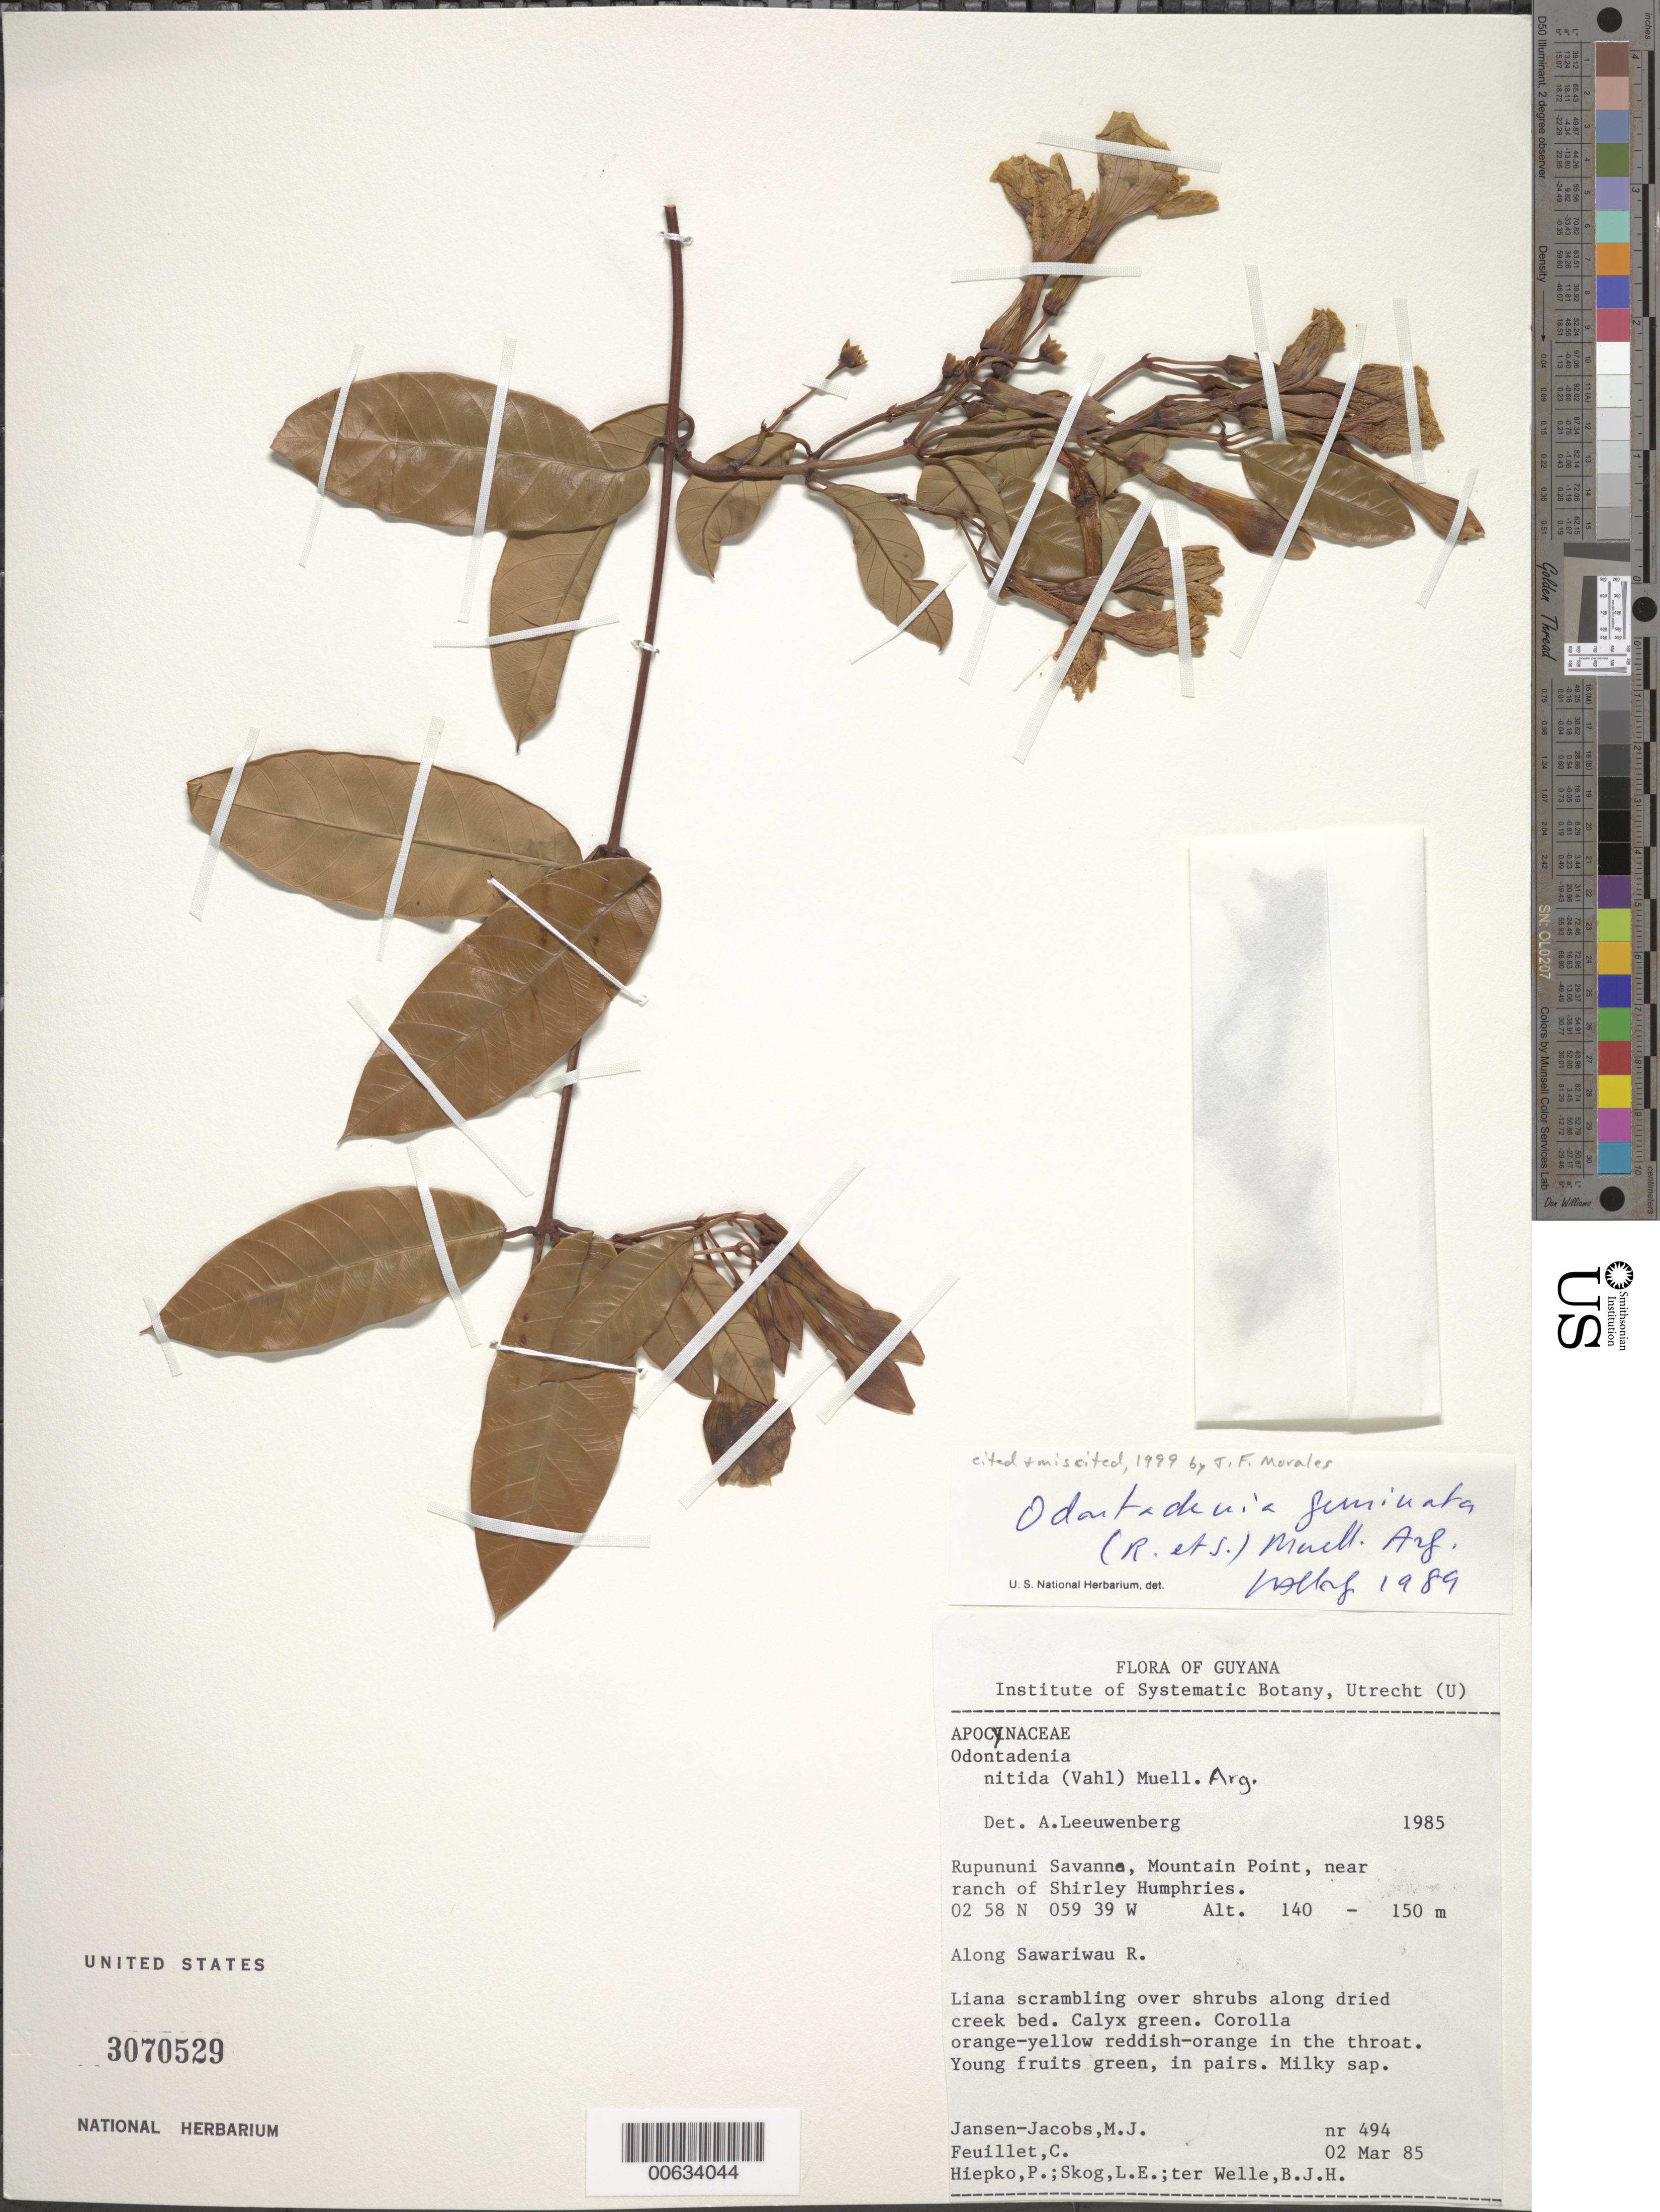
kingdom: Plantae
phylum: Tracheophyta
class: Magnoliopsida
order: Gentianales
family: Apocynaceae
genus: Odontadenia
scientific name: Odontadenia geminata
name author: (Hoffmanns. ex Roem. & Schult.) Müll. Arg.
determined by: Morales, J. F.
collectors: M. J. Jansen-Jacobs, C. Feuillet, P. H. Hiepko, L. E. Skog & B. Welle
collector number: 494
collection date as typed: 2-Mar-85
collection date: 1985-03-02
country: Guyana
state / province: U. Takutu-U. Essequibo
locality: Rupununi Savanna, Mountain Point, near ranch of Shirley Humphries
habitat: Along dried creek bed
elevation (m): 140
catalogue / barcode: US 3070529